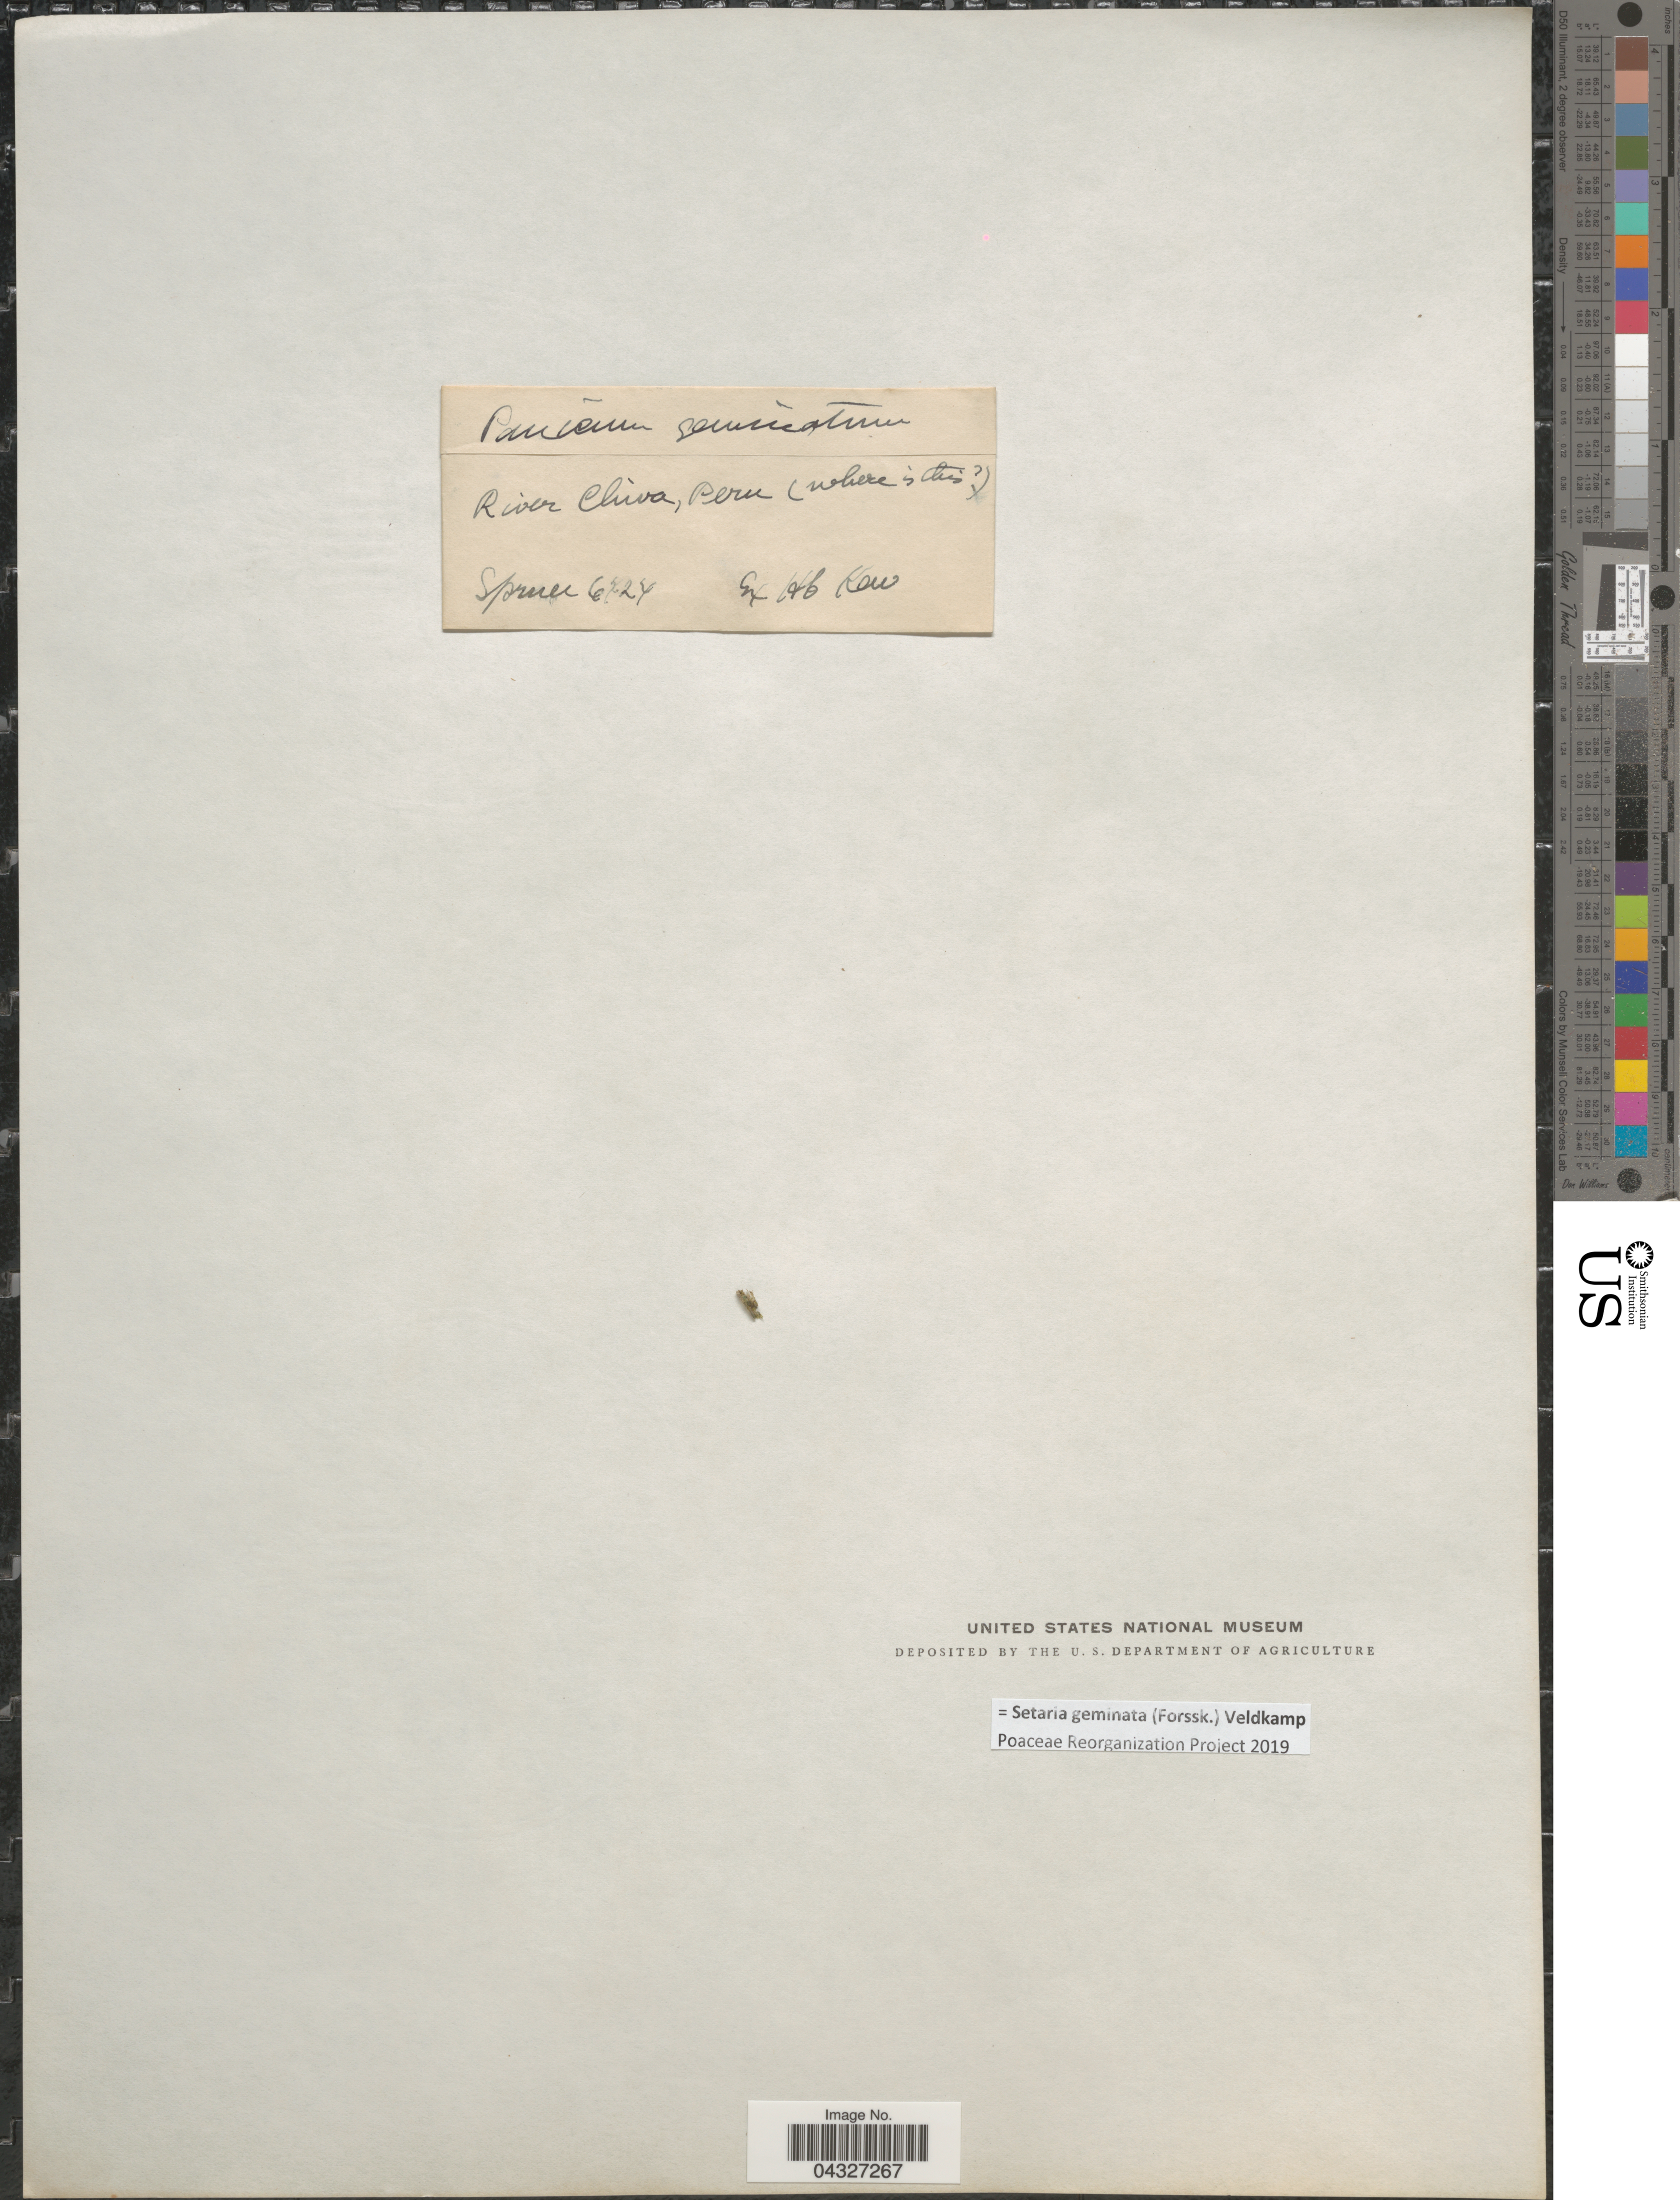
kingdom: Plantae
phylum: Tracheophyta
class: Liliopsida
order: Poales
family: Poaceae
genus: Setaria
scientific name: Setaria geminata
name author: (Forssk.) Veldkamp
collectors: Spruner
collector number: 6224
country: Peru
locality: River Chiva.